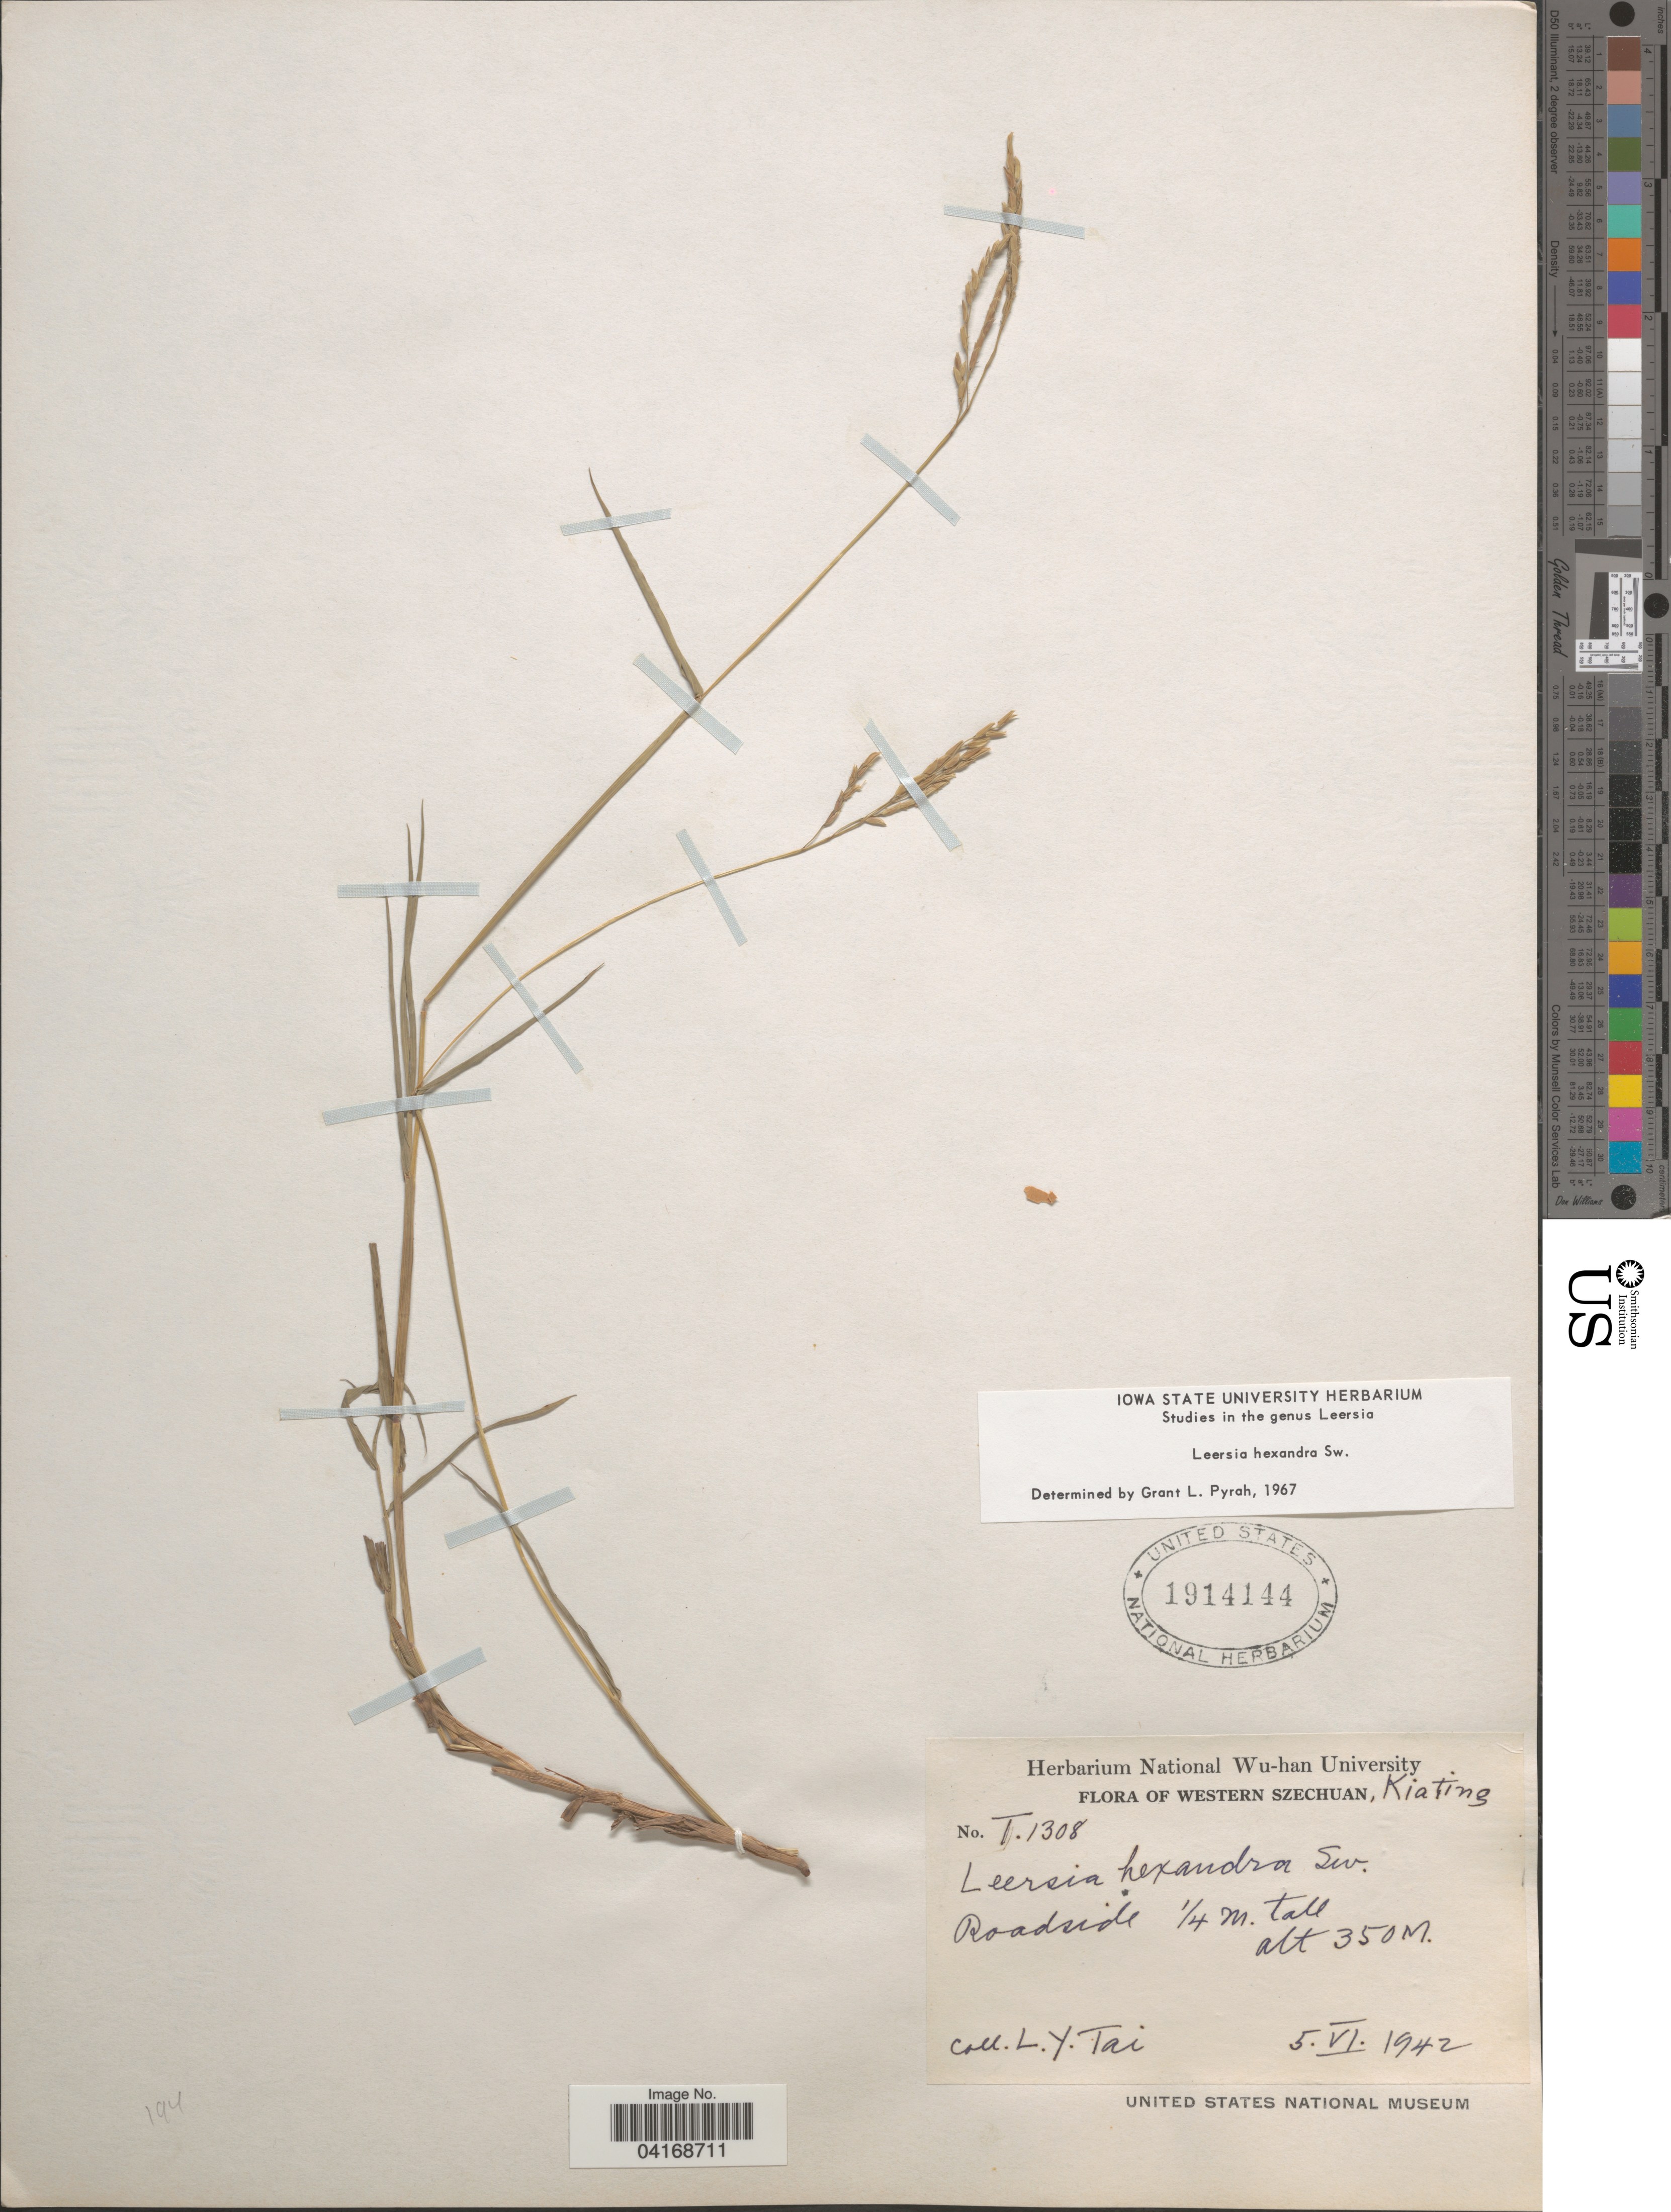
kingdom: Plantae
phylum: Tracheophyta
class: Liliopsida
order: Poales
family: Poaceae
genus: Leersia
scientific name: Leersia hexandra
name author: Sw.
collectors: L. Tai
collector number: T1308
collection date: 1942-06-05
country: China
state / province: Sichuan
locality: Western Szechuan, Kiating.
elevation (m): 350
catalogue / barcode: US 1914144